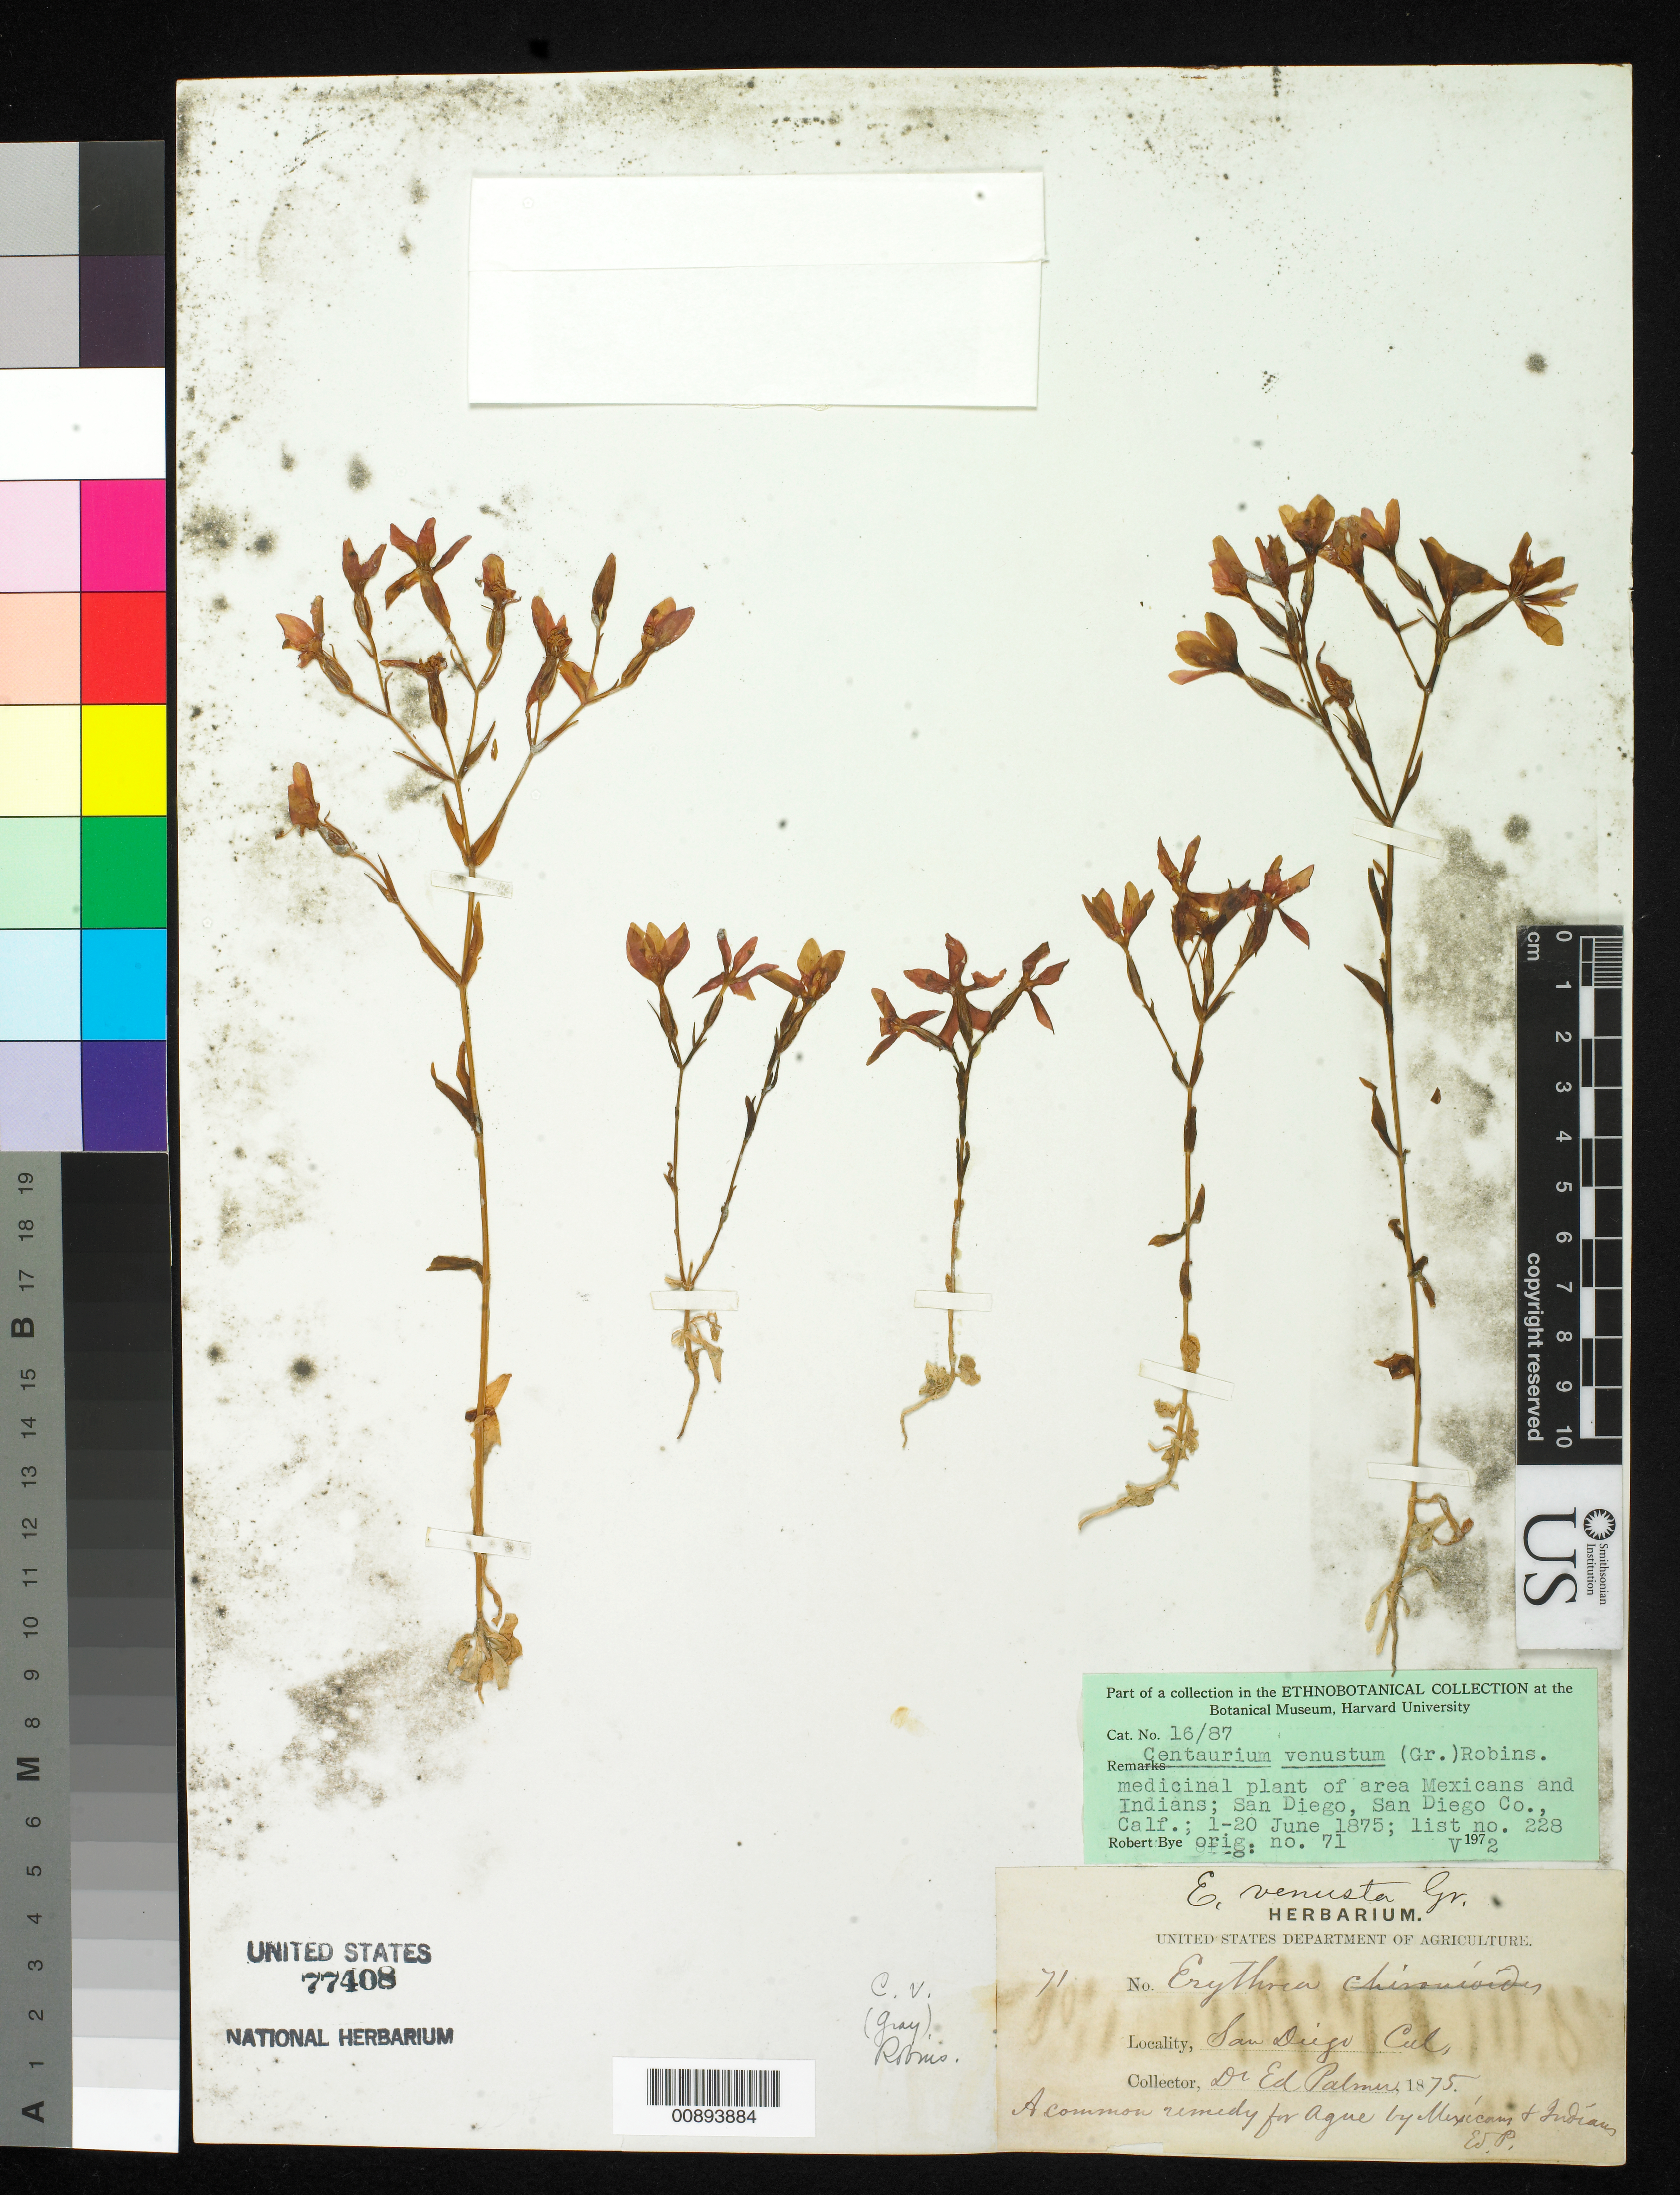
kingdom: Plantae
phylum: Tracheophyta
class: Magnoliopsida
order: Gentianales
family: Gentianaceae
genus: Centaurium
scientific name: Centaurium venustum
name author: (A. Gray) B.L. Rob.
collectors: E. Palmer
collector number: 71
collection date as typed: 01 Jun 1875 to 20 Jun 1875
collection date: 1875-06-01/1875-06-20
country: United States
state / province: California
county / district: San Diego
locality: San Diego, California.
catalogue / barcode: US 77408